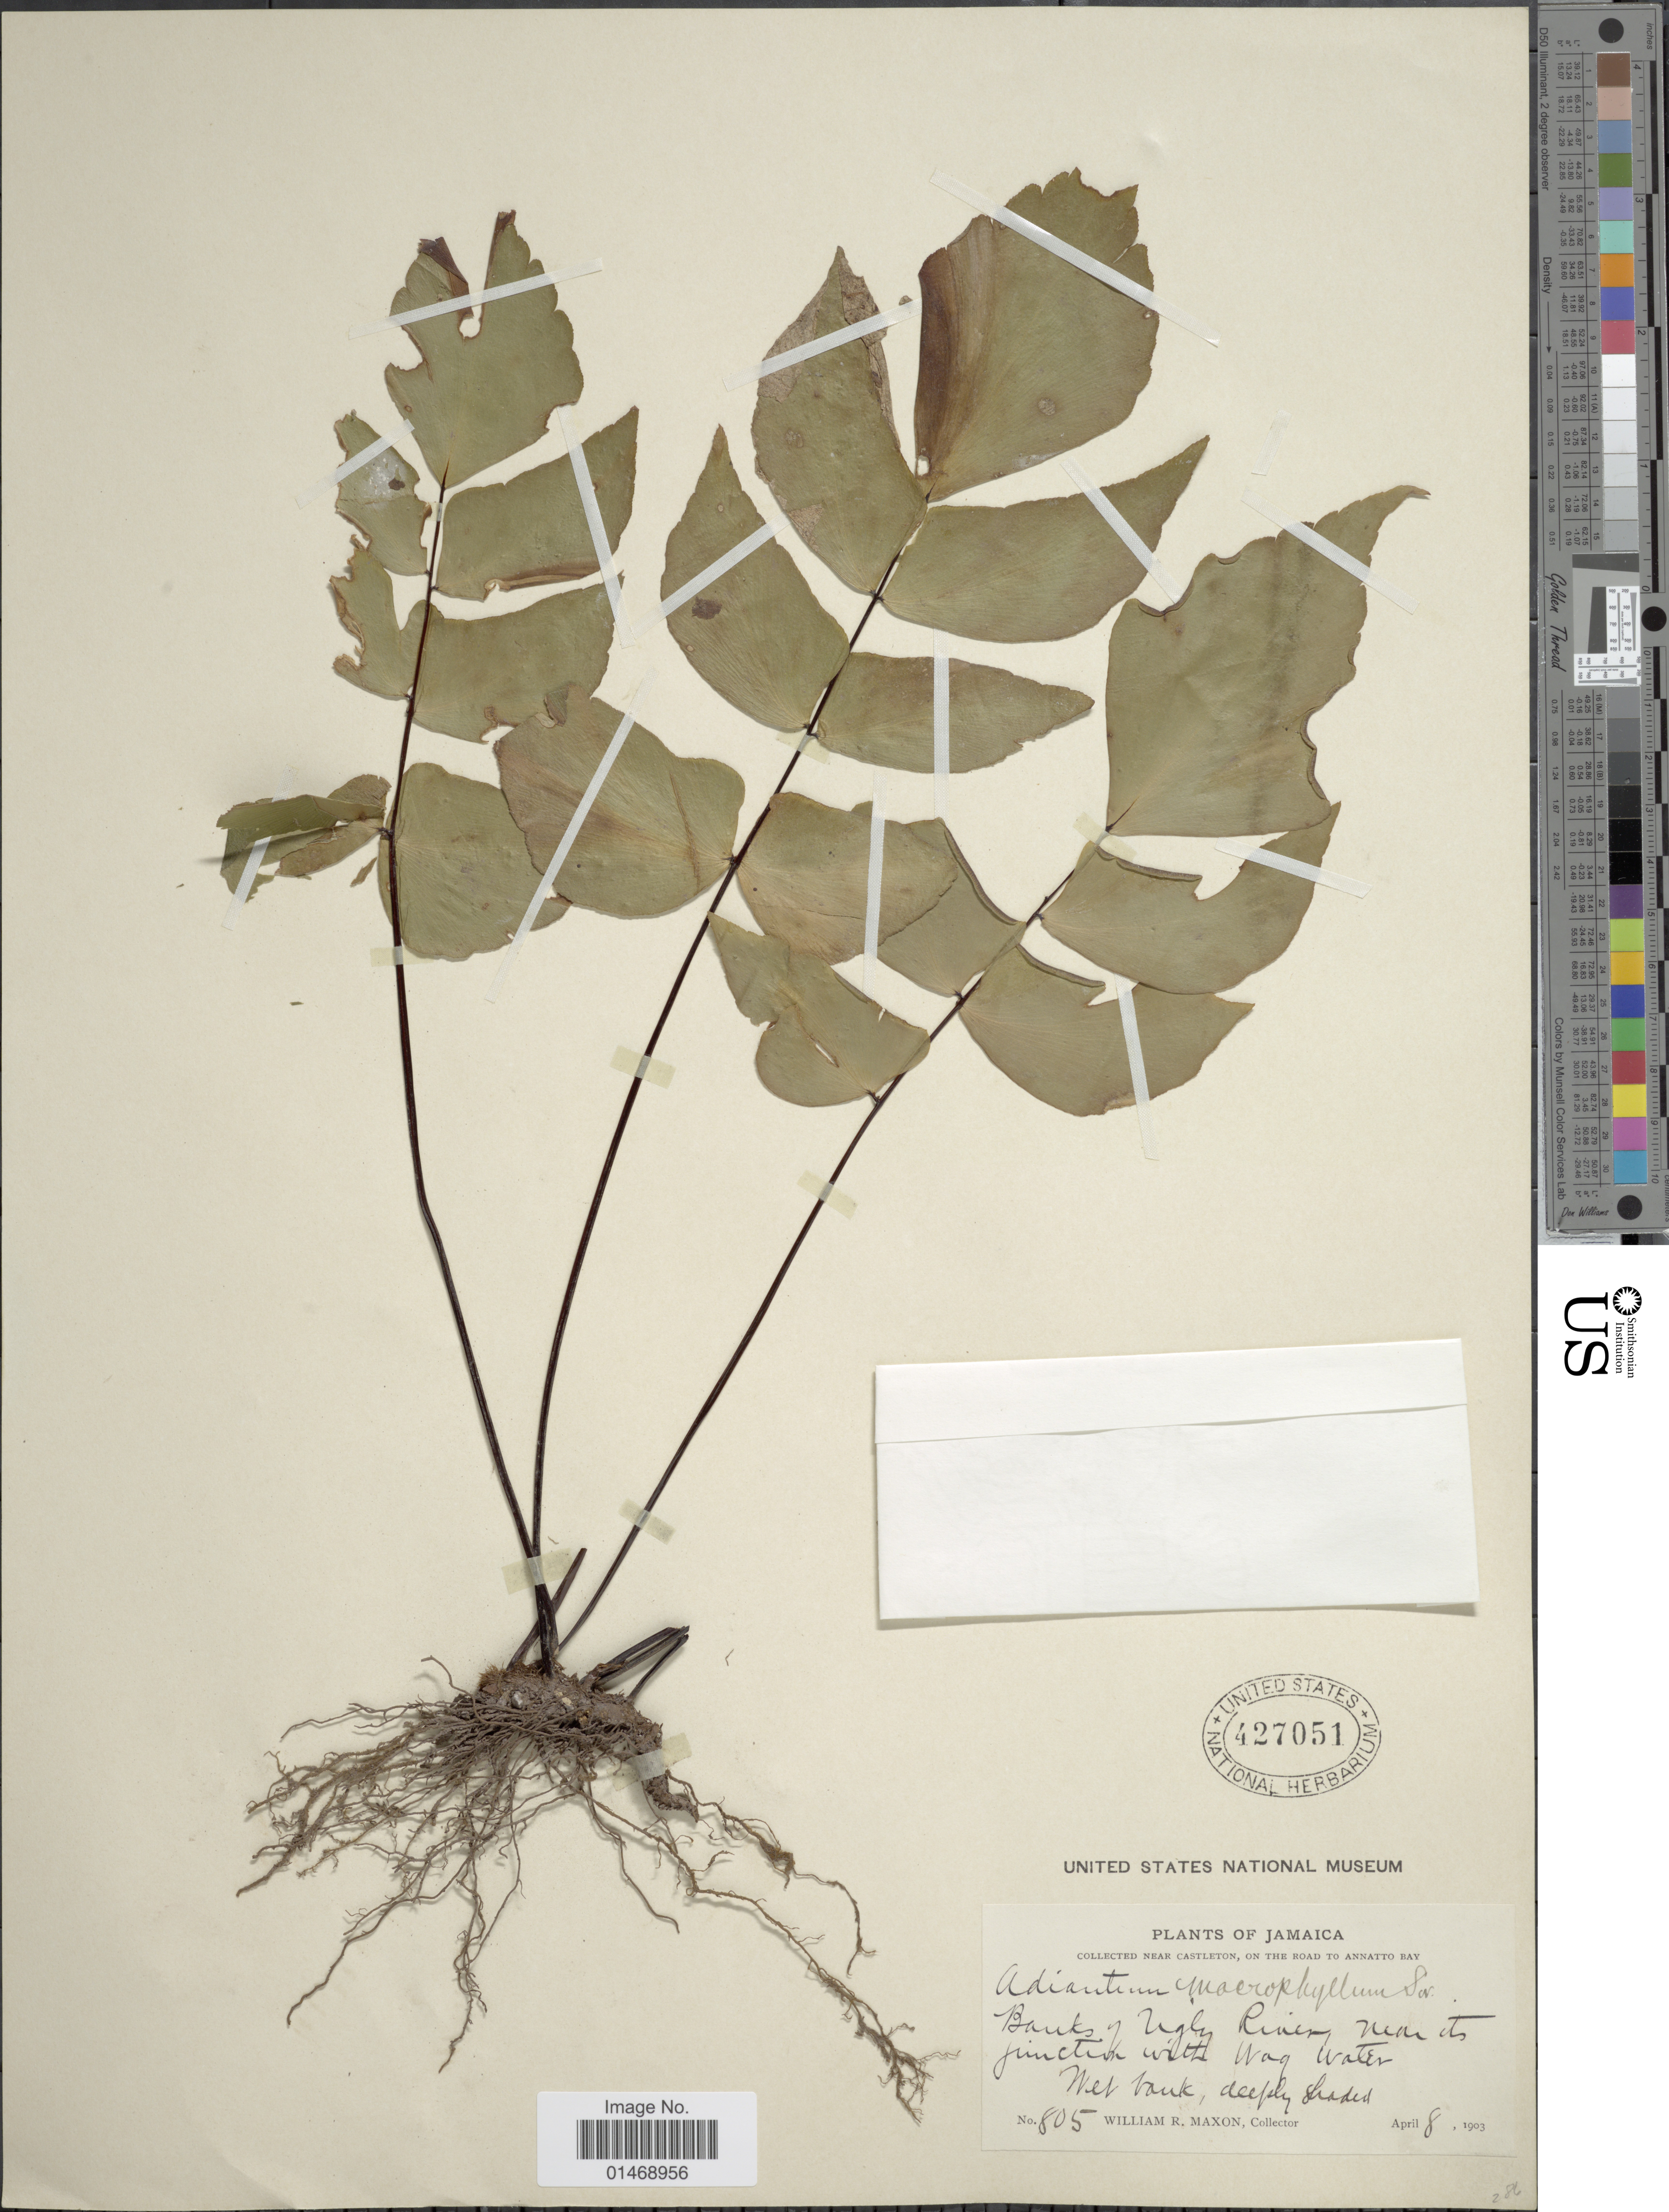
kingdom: Plantae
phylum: Tracheophyta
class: Polypodiopsida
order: Polypodiales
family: Pteridaceae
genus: Adiantum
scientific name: Adiantum macrophyllum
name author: Sw.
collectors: W. R. Maxon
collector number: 805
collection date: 1903-04-08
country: Jamaica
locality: Near Castleton, on the road to Annato Bay, Banks of Ugly River, near its junction with Wag Water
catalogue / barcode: US 427051